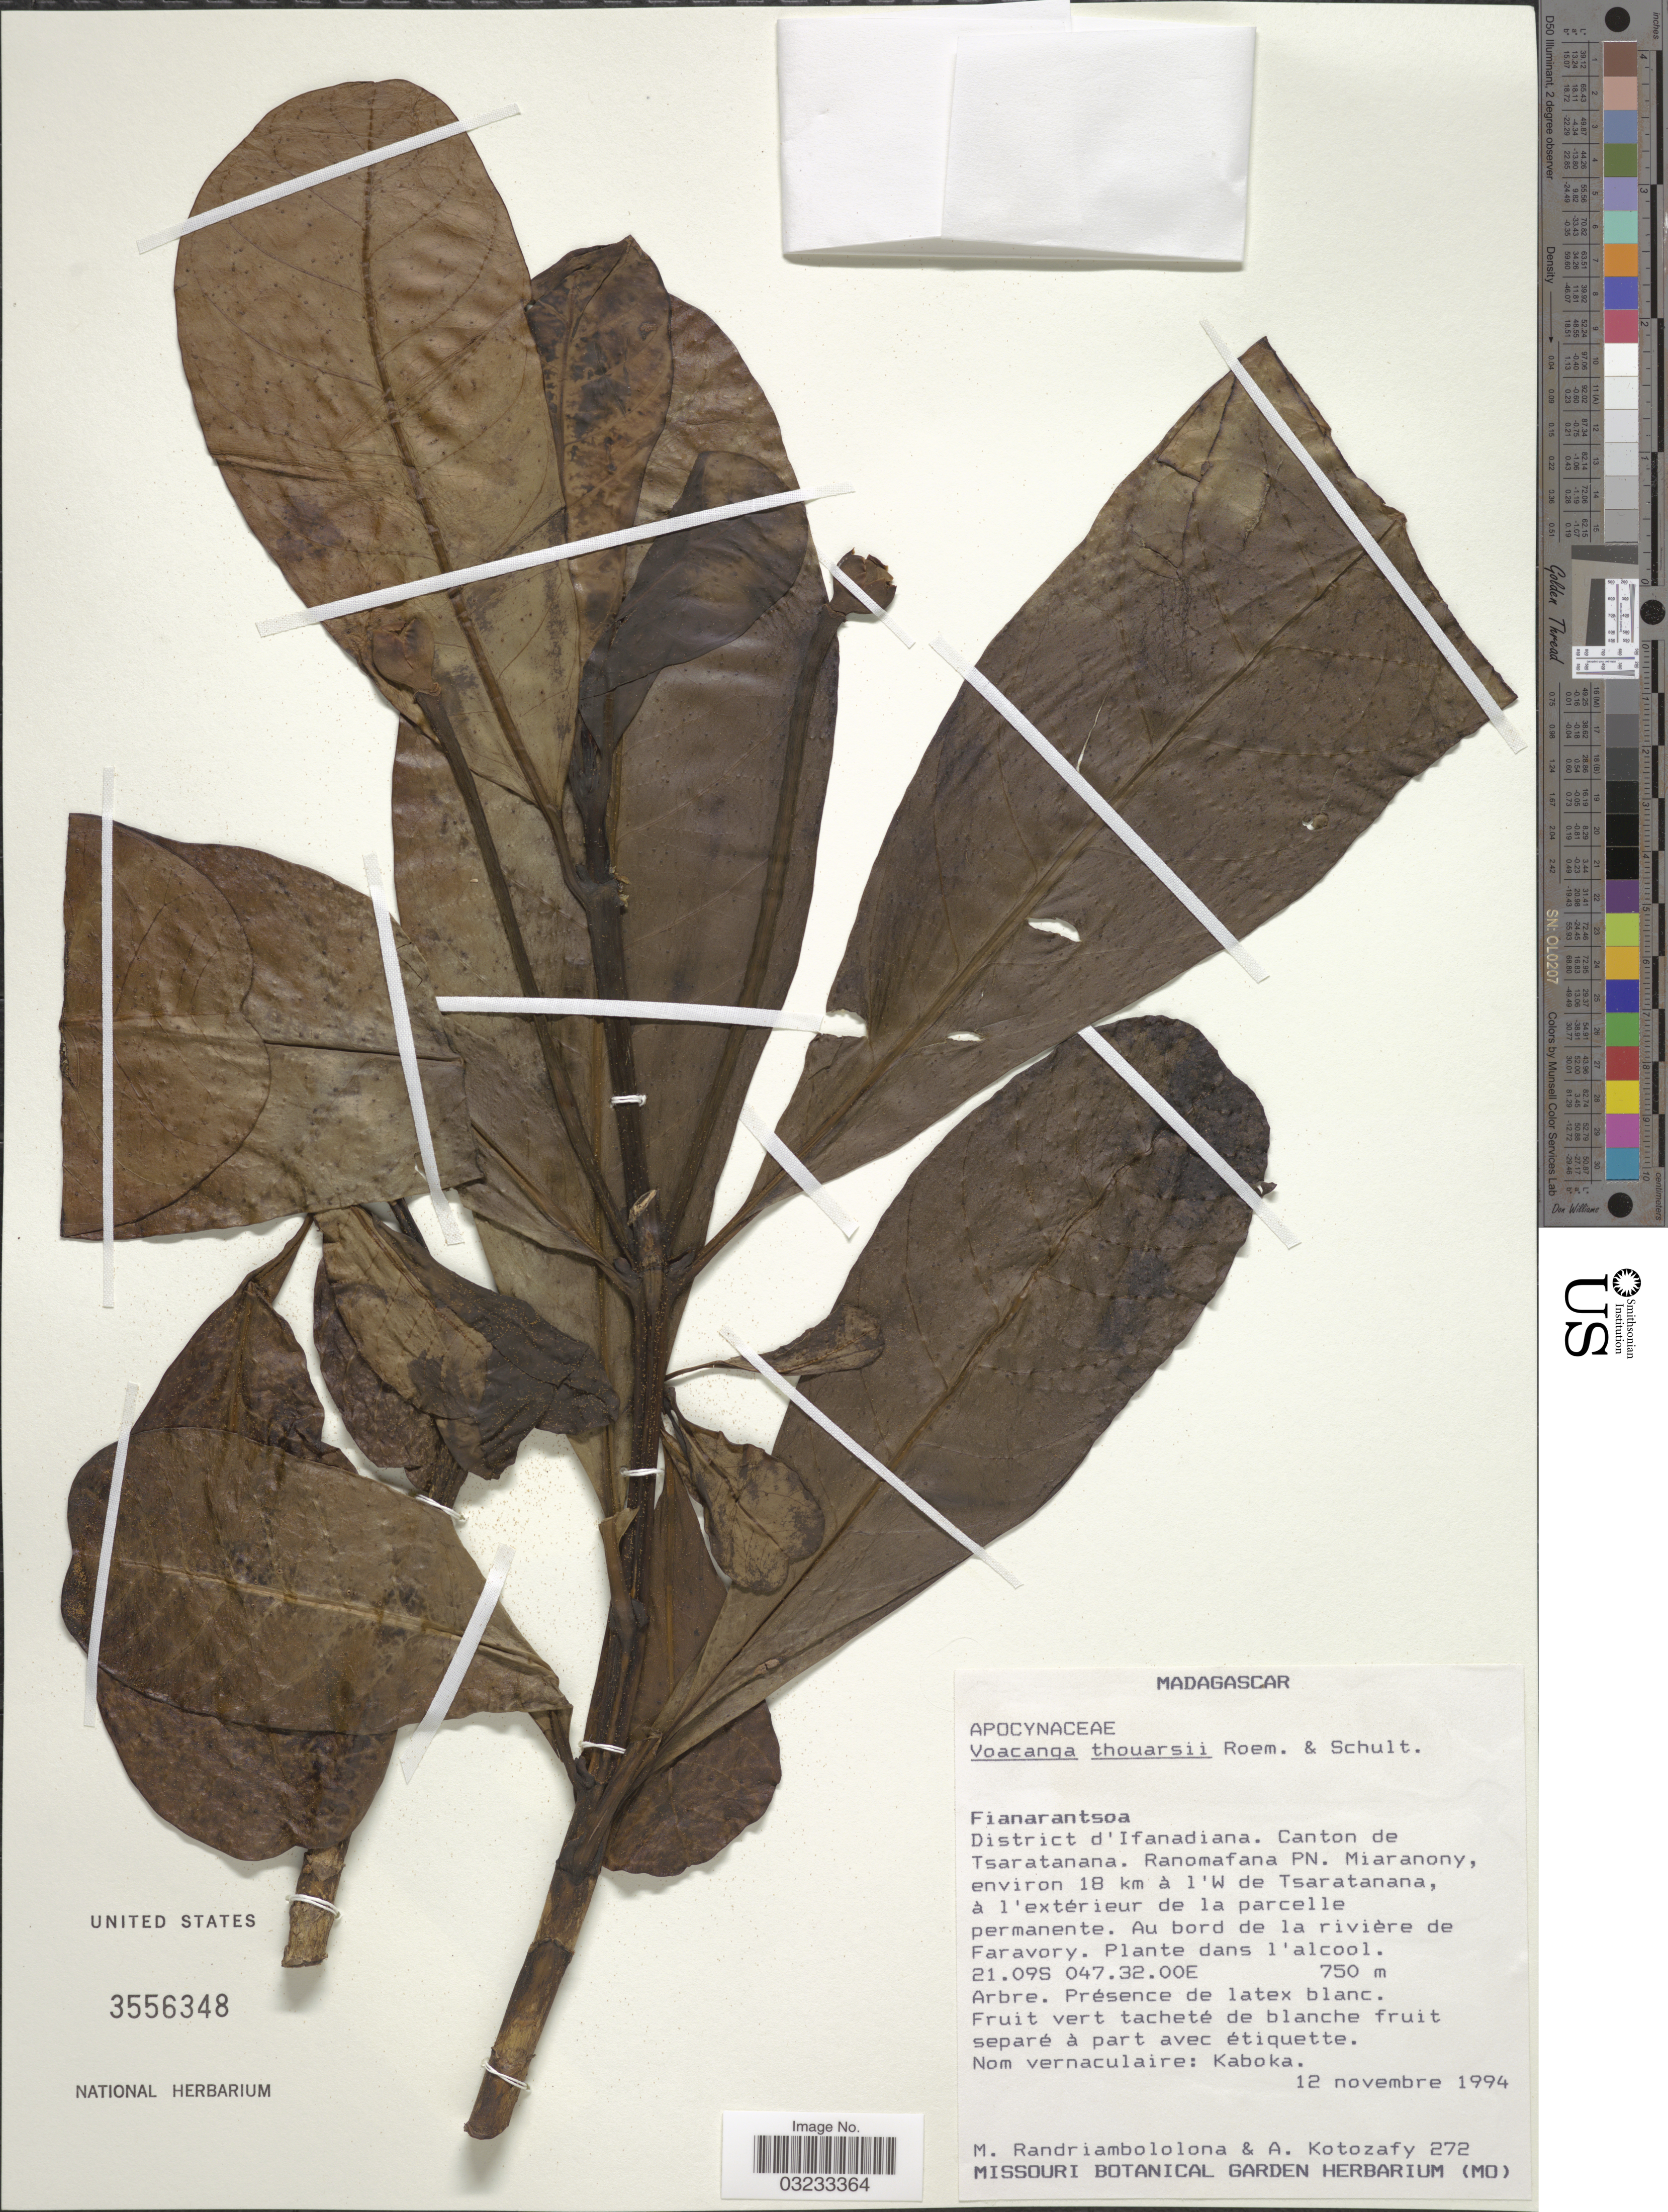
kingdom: Plantae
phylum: Tracheophyta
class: Magnoliopsida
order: Gentianales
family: Apocynaceae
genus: Voacanga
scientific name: Voacanga thouarsii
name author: Roem. & Schult.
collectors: M. Randriambololona & A. Kotozafy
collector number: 272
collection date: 1994-11-12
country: Madagascar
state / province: Vatovavy Fitovinany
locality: District d'Ifanadiana. Canton de Tsaratanana. Ranomafana PN. Miaranony, environ 18 km à l'W de Tsaratanana, à l'extérieur de la parcelle permanente.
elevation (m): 750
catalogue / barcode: US 3556348